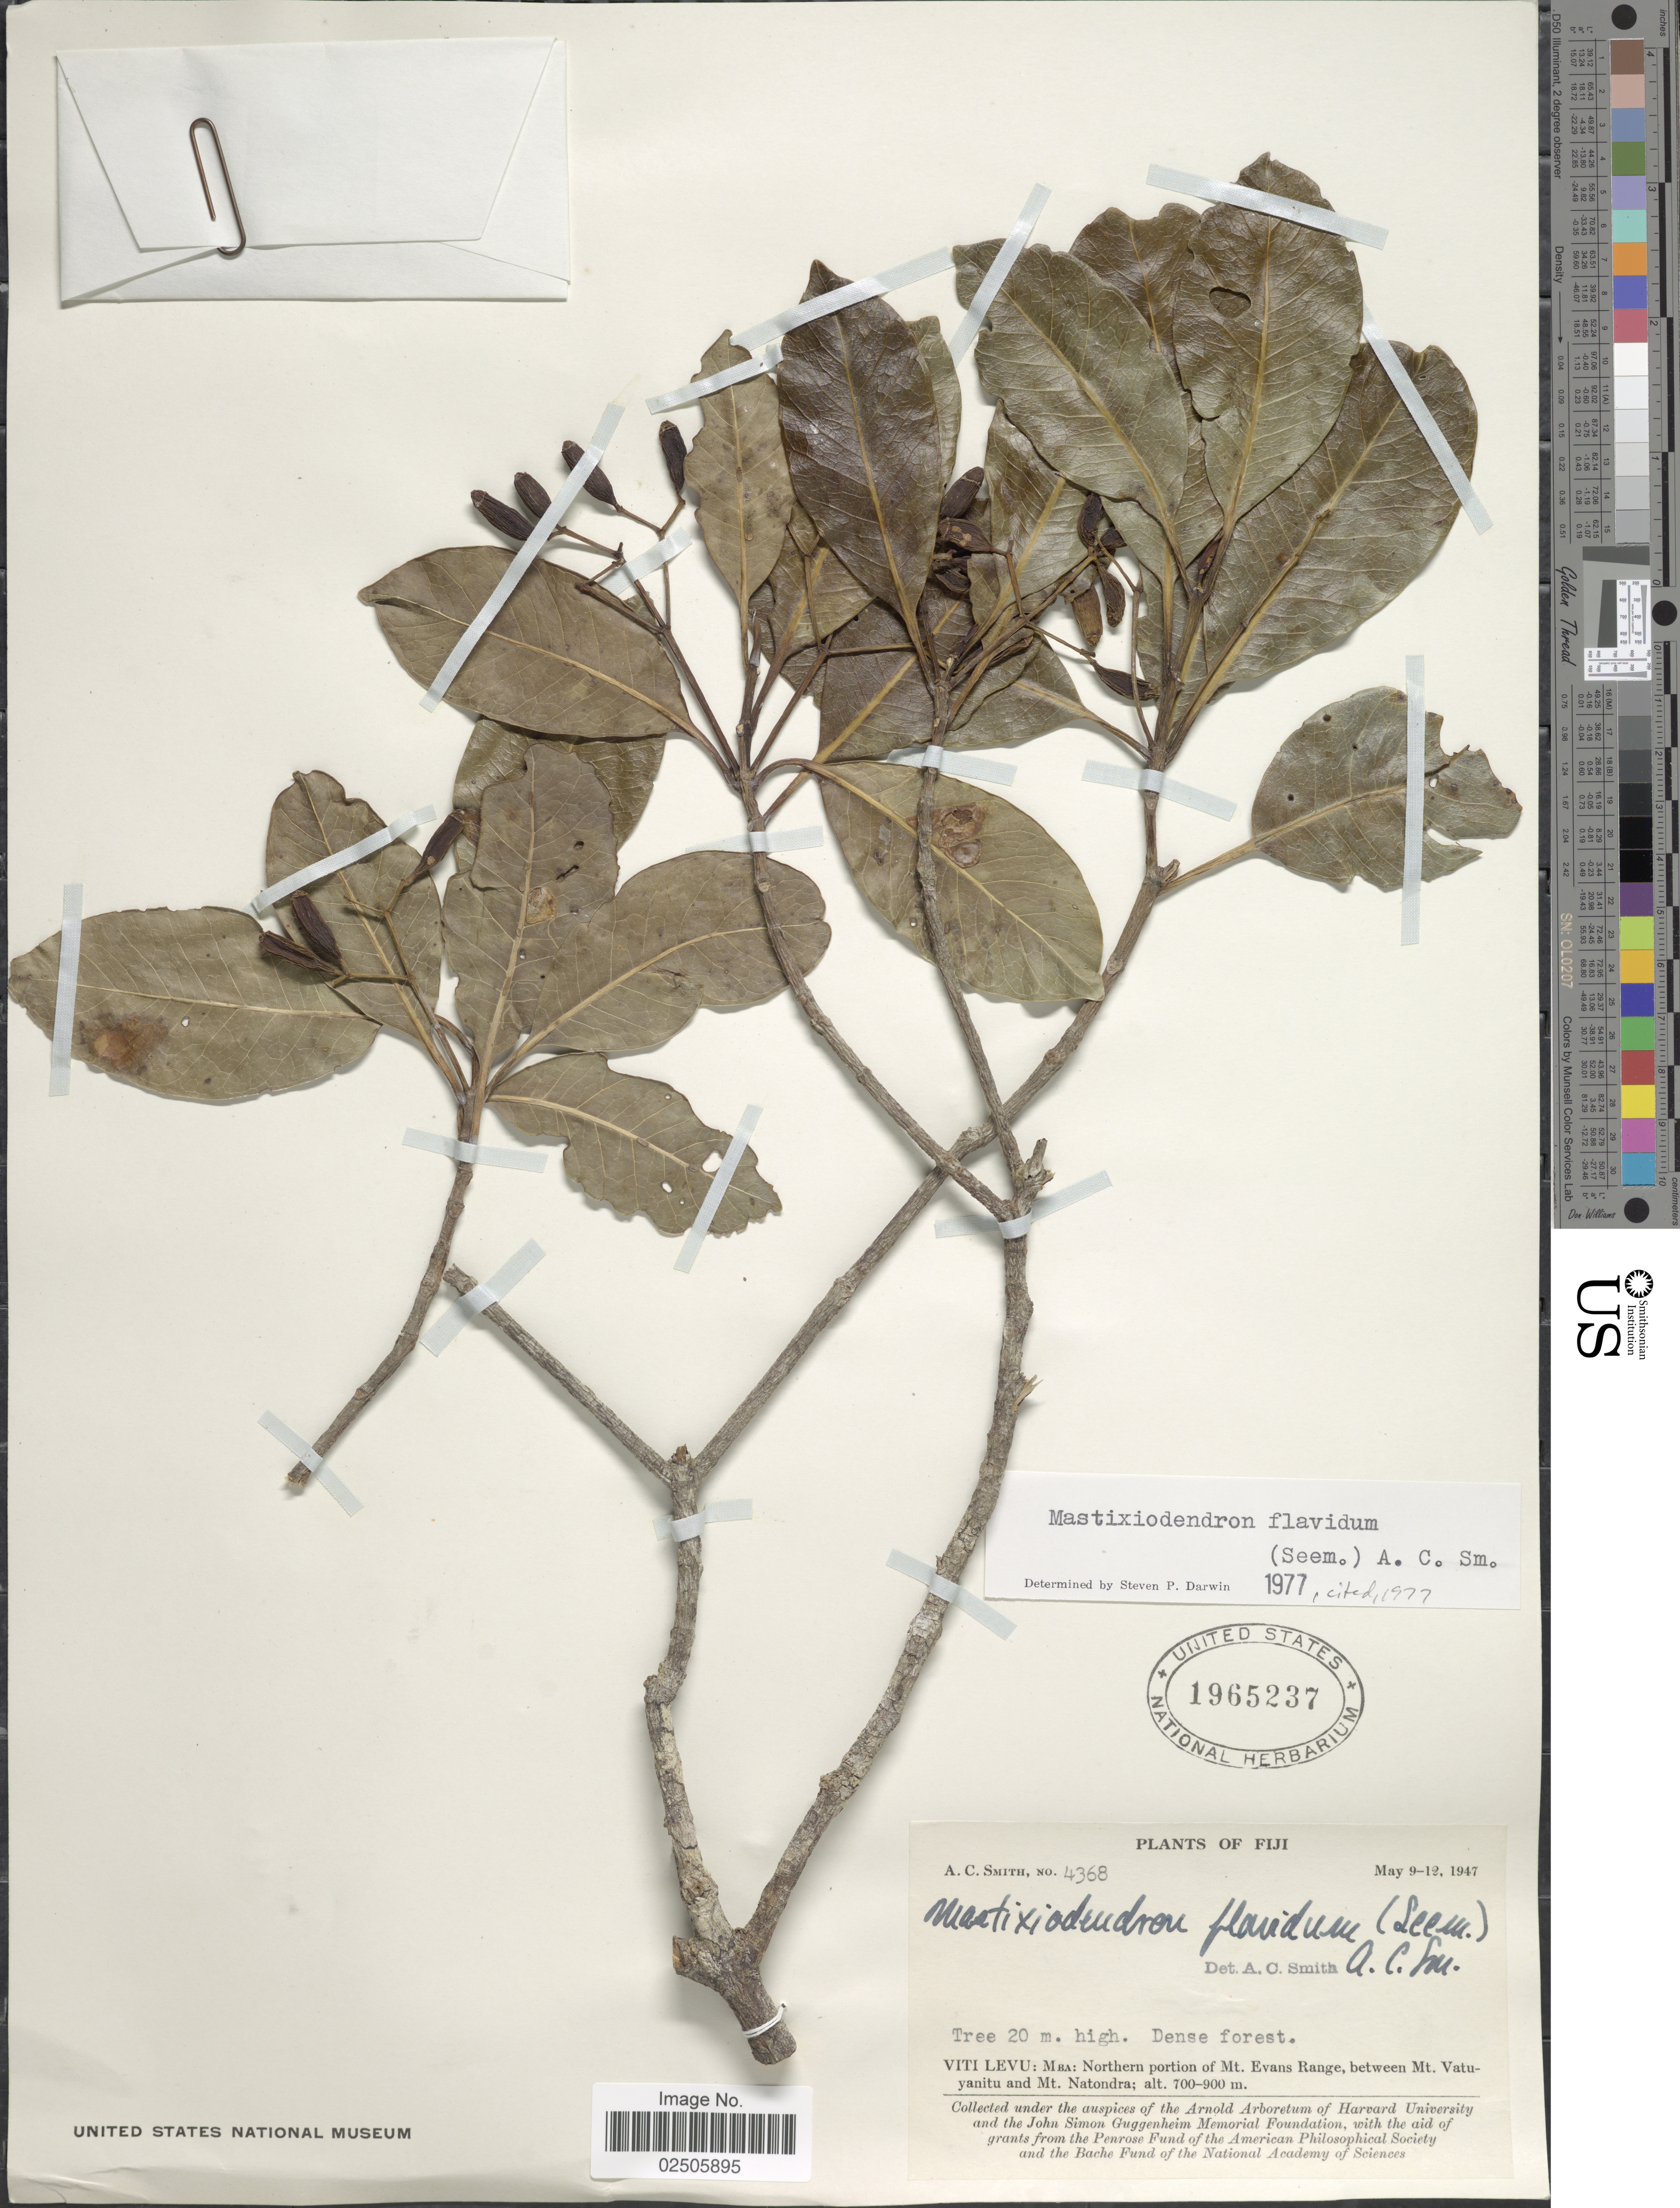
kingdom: Plantae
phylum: Tracheophyta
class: Magnoliopsida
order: Gentianales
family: Rubiaceae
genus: Mastixiodendron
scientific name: Mastixiodendron flavidum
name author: (Seem.) A.C. Sm.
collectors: A. C. Smith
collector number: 4368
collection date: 1947-05-09/1947-05-12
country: Fiji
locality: Viti Levu: Mba: Northern portion of Mt. Evans Range, between Mt. Vatuyanitu and Mt. Natondra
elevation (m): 700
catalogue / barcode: US 1965237